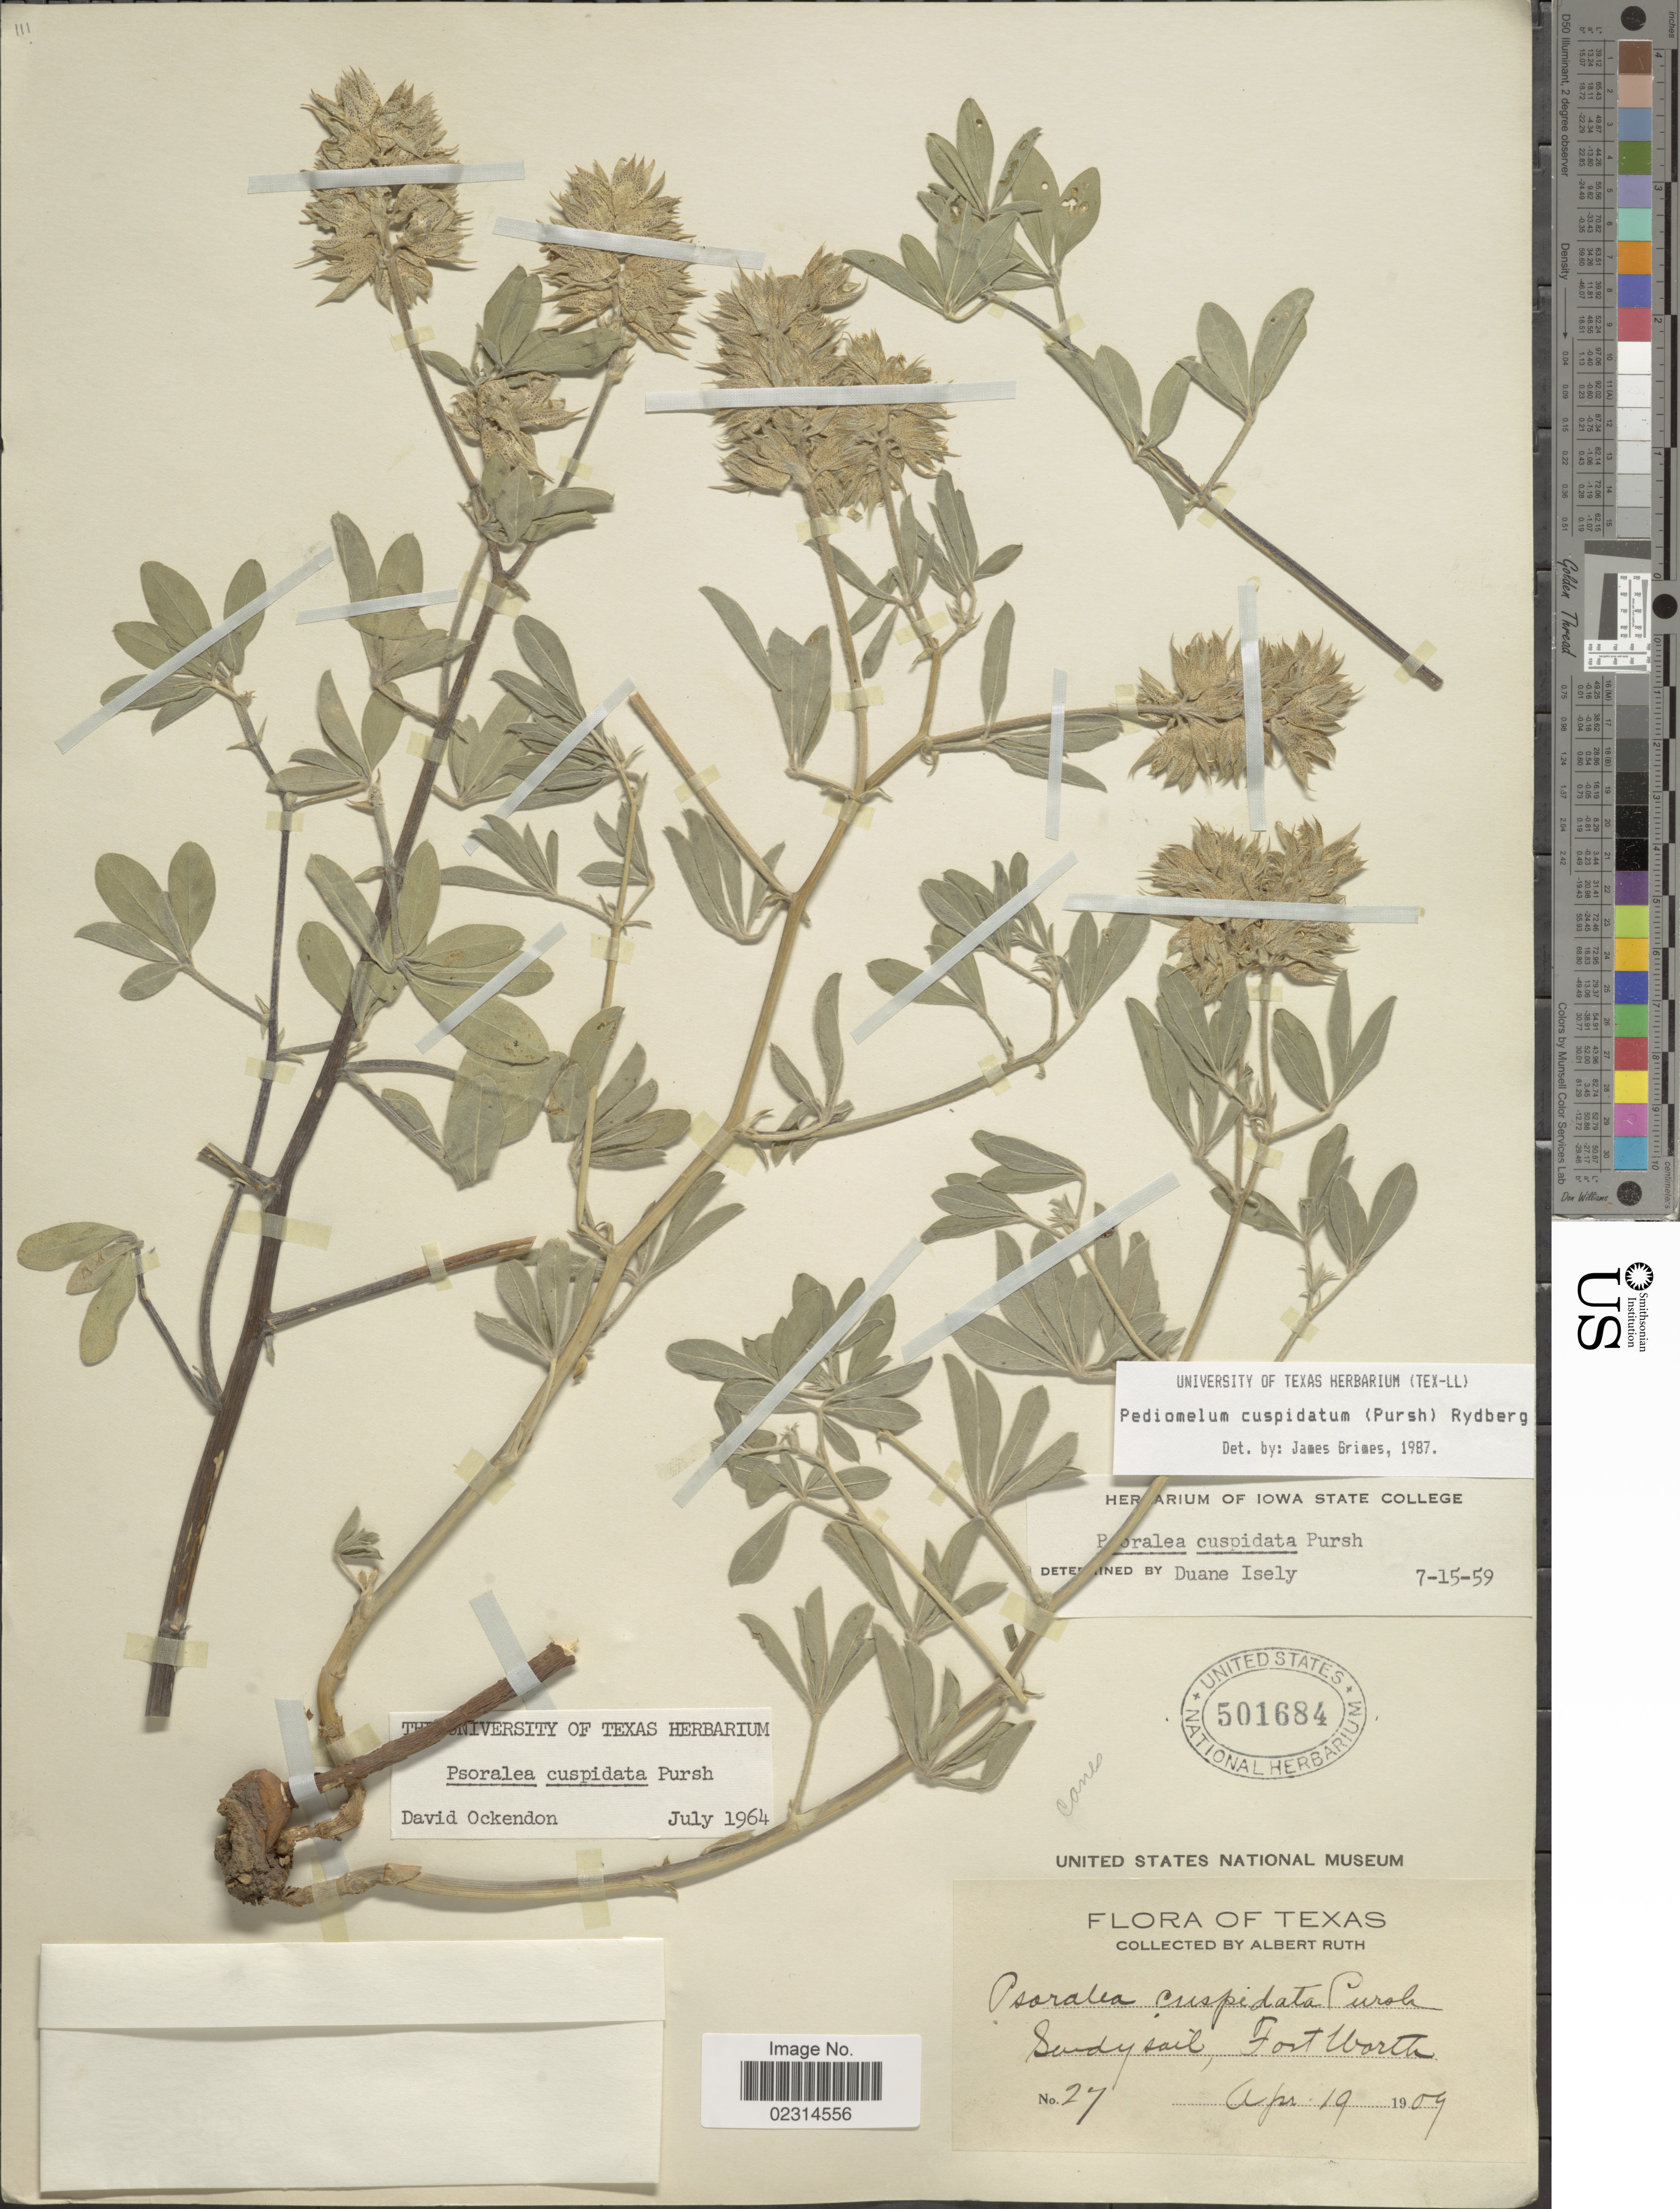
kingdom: Plantae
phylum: Tracheophyta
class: Magnoliopsida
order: Fabales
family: Fabaceae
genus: Pediomelum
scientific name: Pediomelum cuspidatum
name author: (Pursh) Rydb.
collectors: A. Ruth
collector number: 27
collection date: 1909-04-19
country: United States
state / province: Texas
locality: Sandy soil, Fort Worth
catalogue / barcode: US 501684